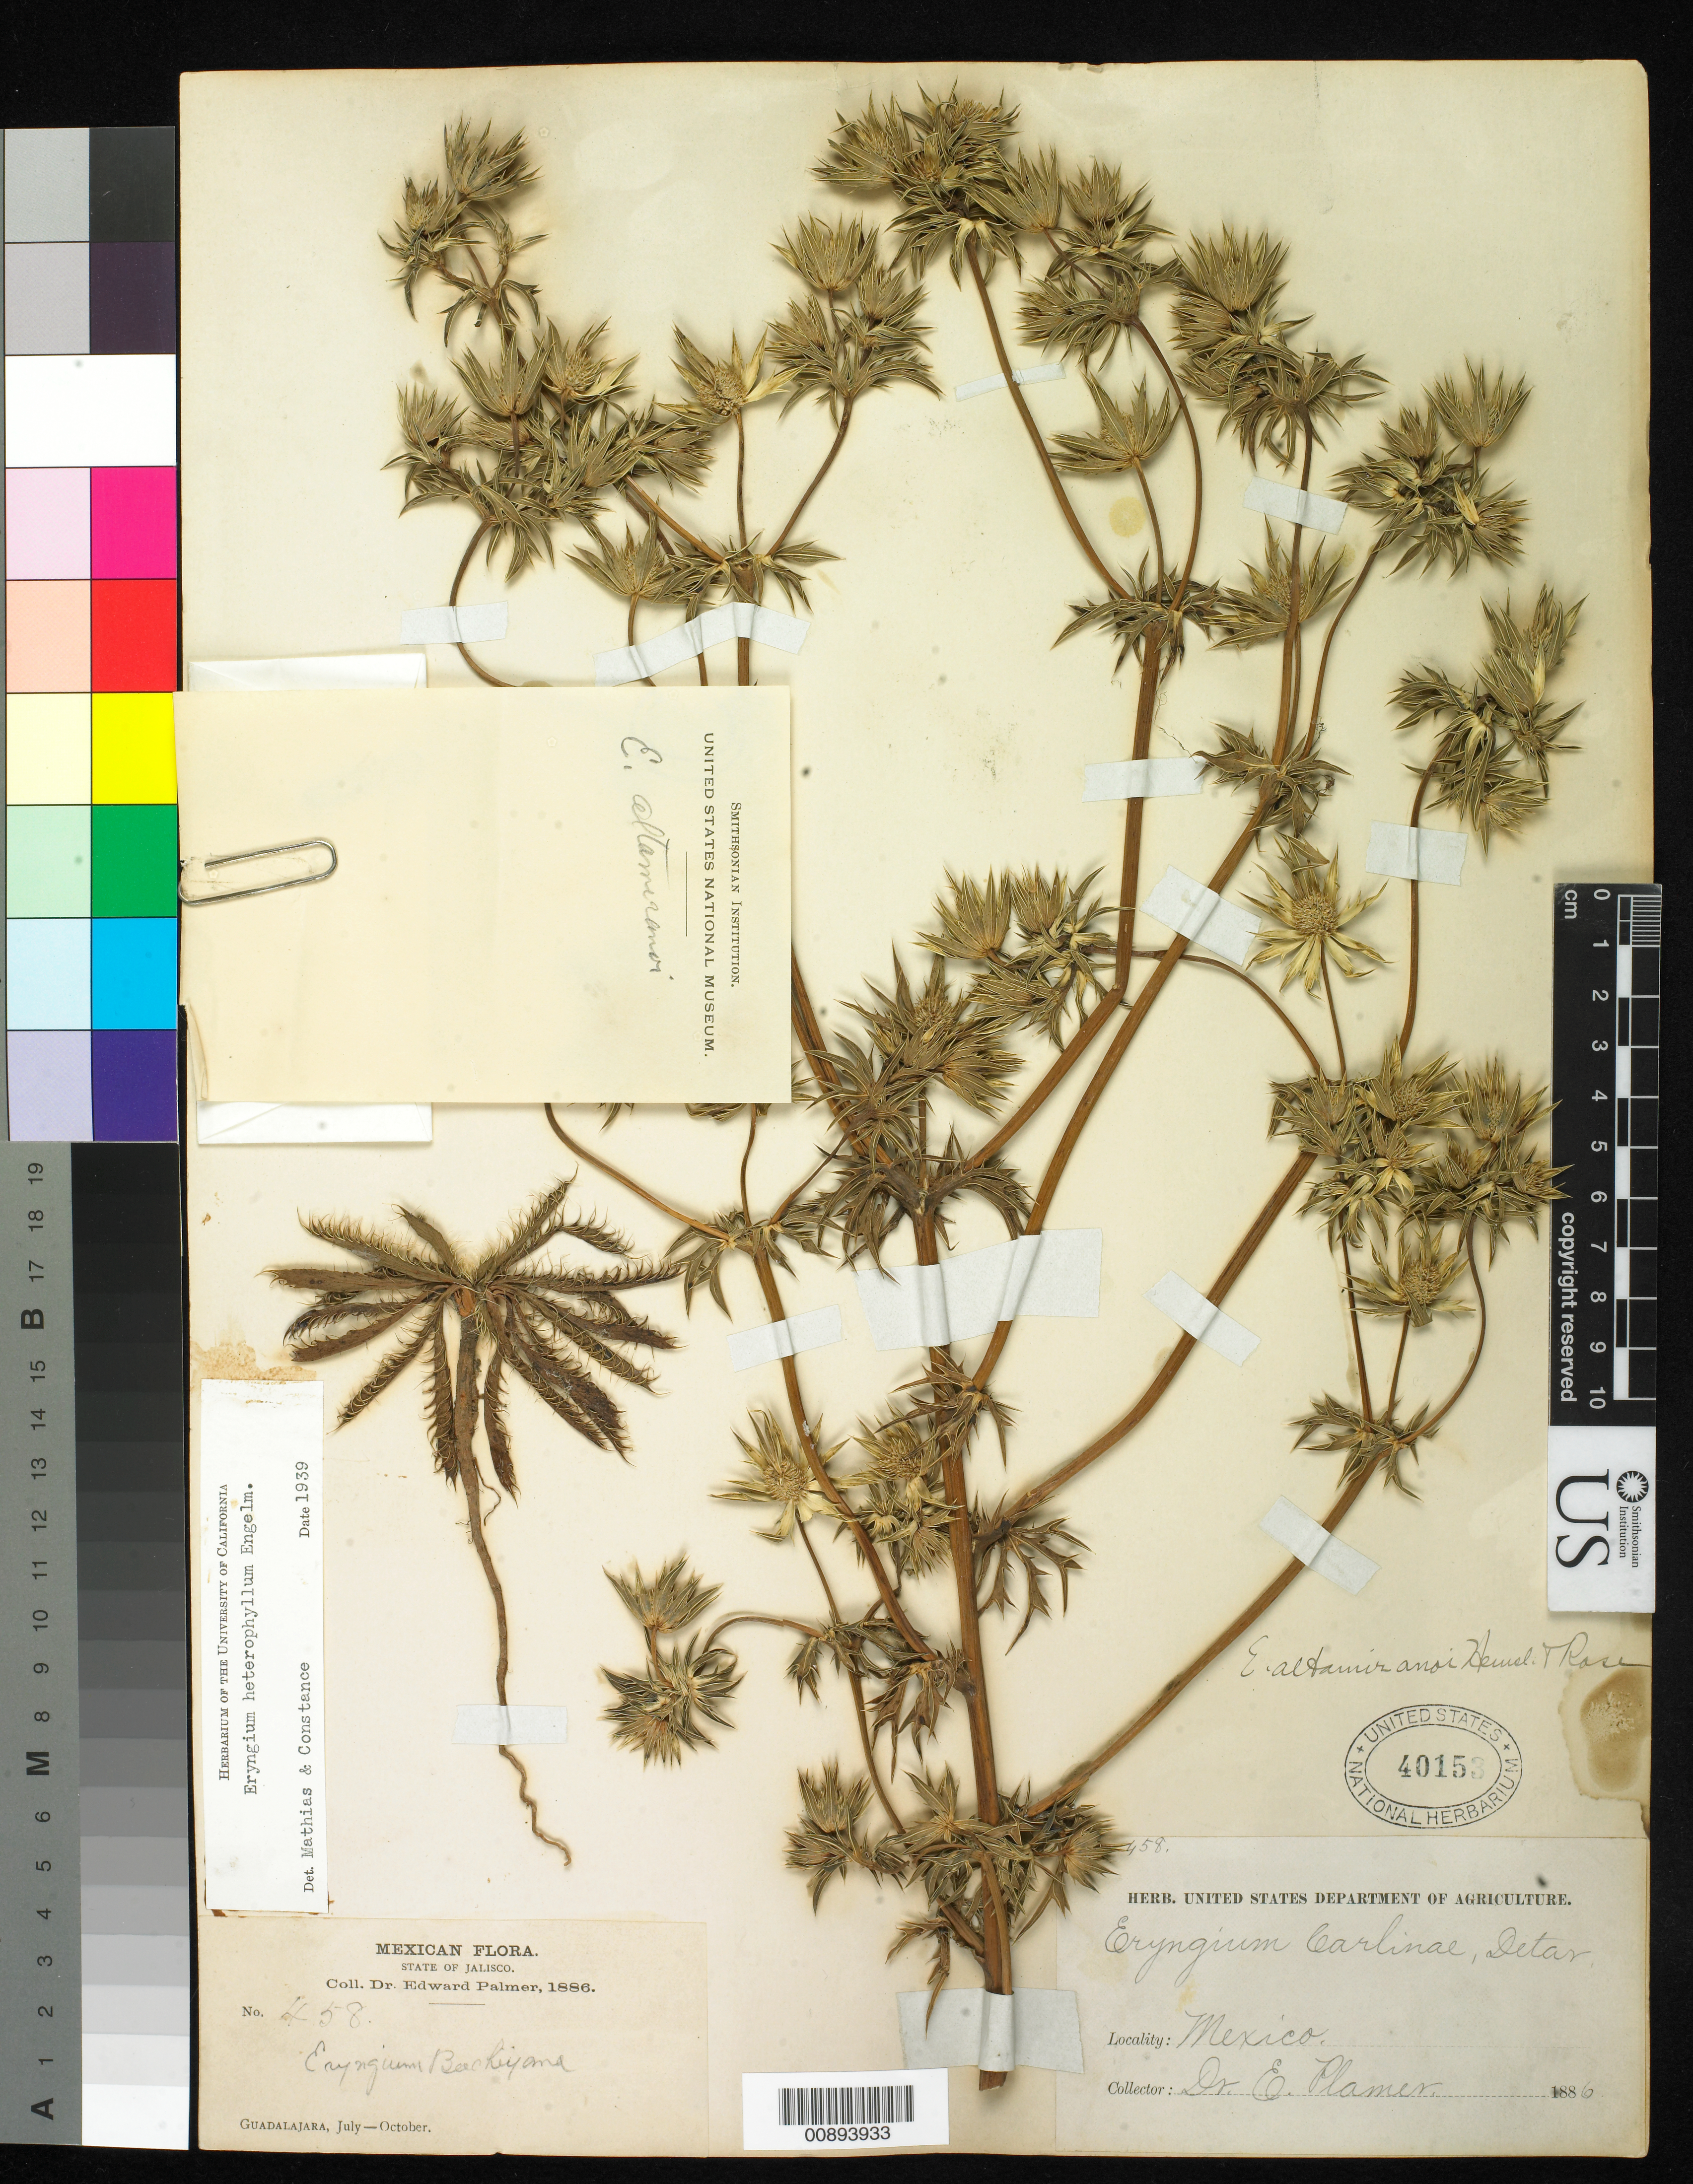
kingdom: Plantae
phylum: Tracheophyta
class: Magnoliopsida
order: Apiales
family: Apiaceae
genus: Eryngium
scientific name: Eryngium heterophyllum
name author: Engelm.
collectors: E. Palmer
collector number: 458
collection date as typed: Jul 1886 to -- Oct 1886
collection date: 1886-07/1886-10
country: Mexico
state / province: Jalisco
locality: Guadalajara, Jalisco.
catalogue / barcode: US 40153